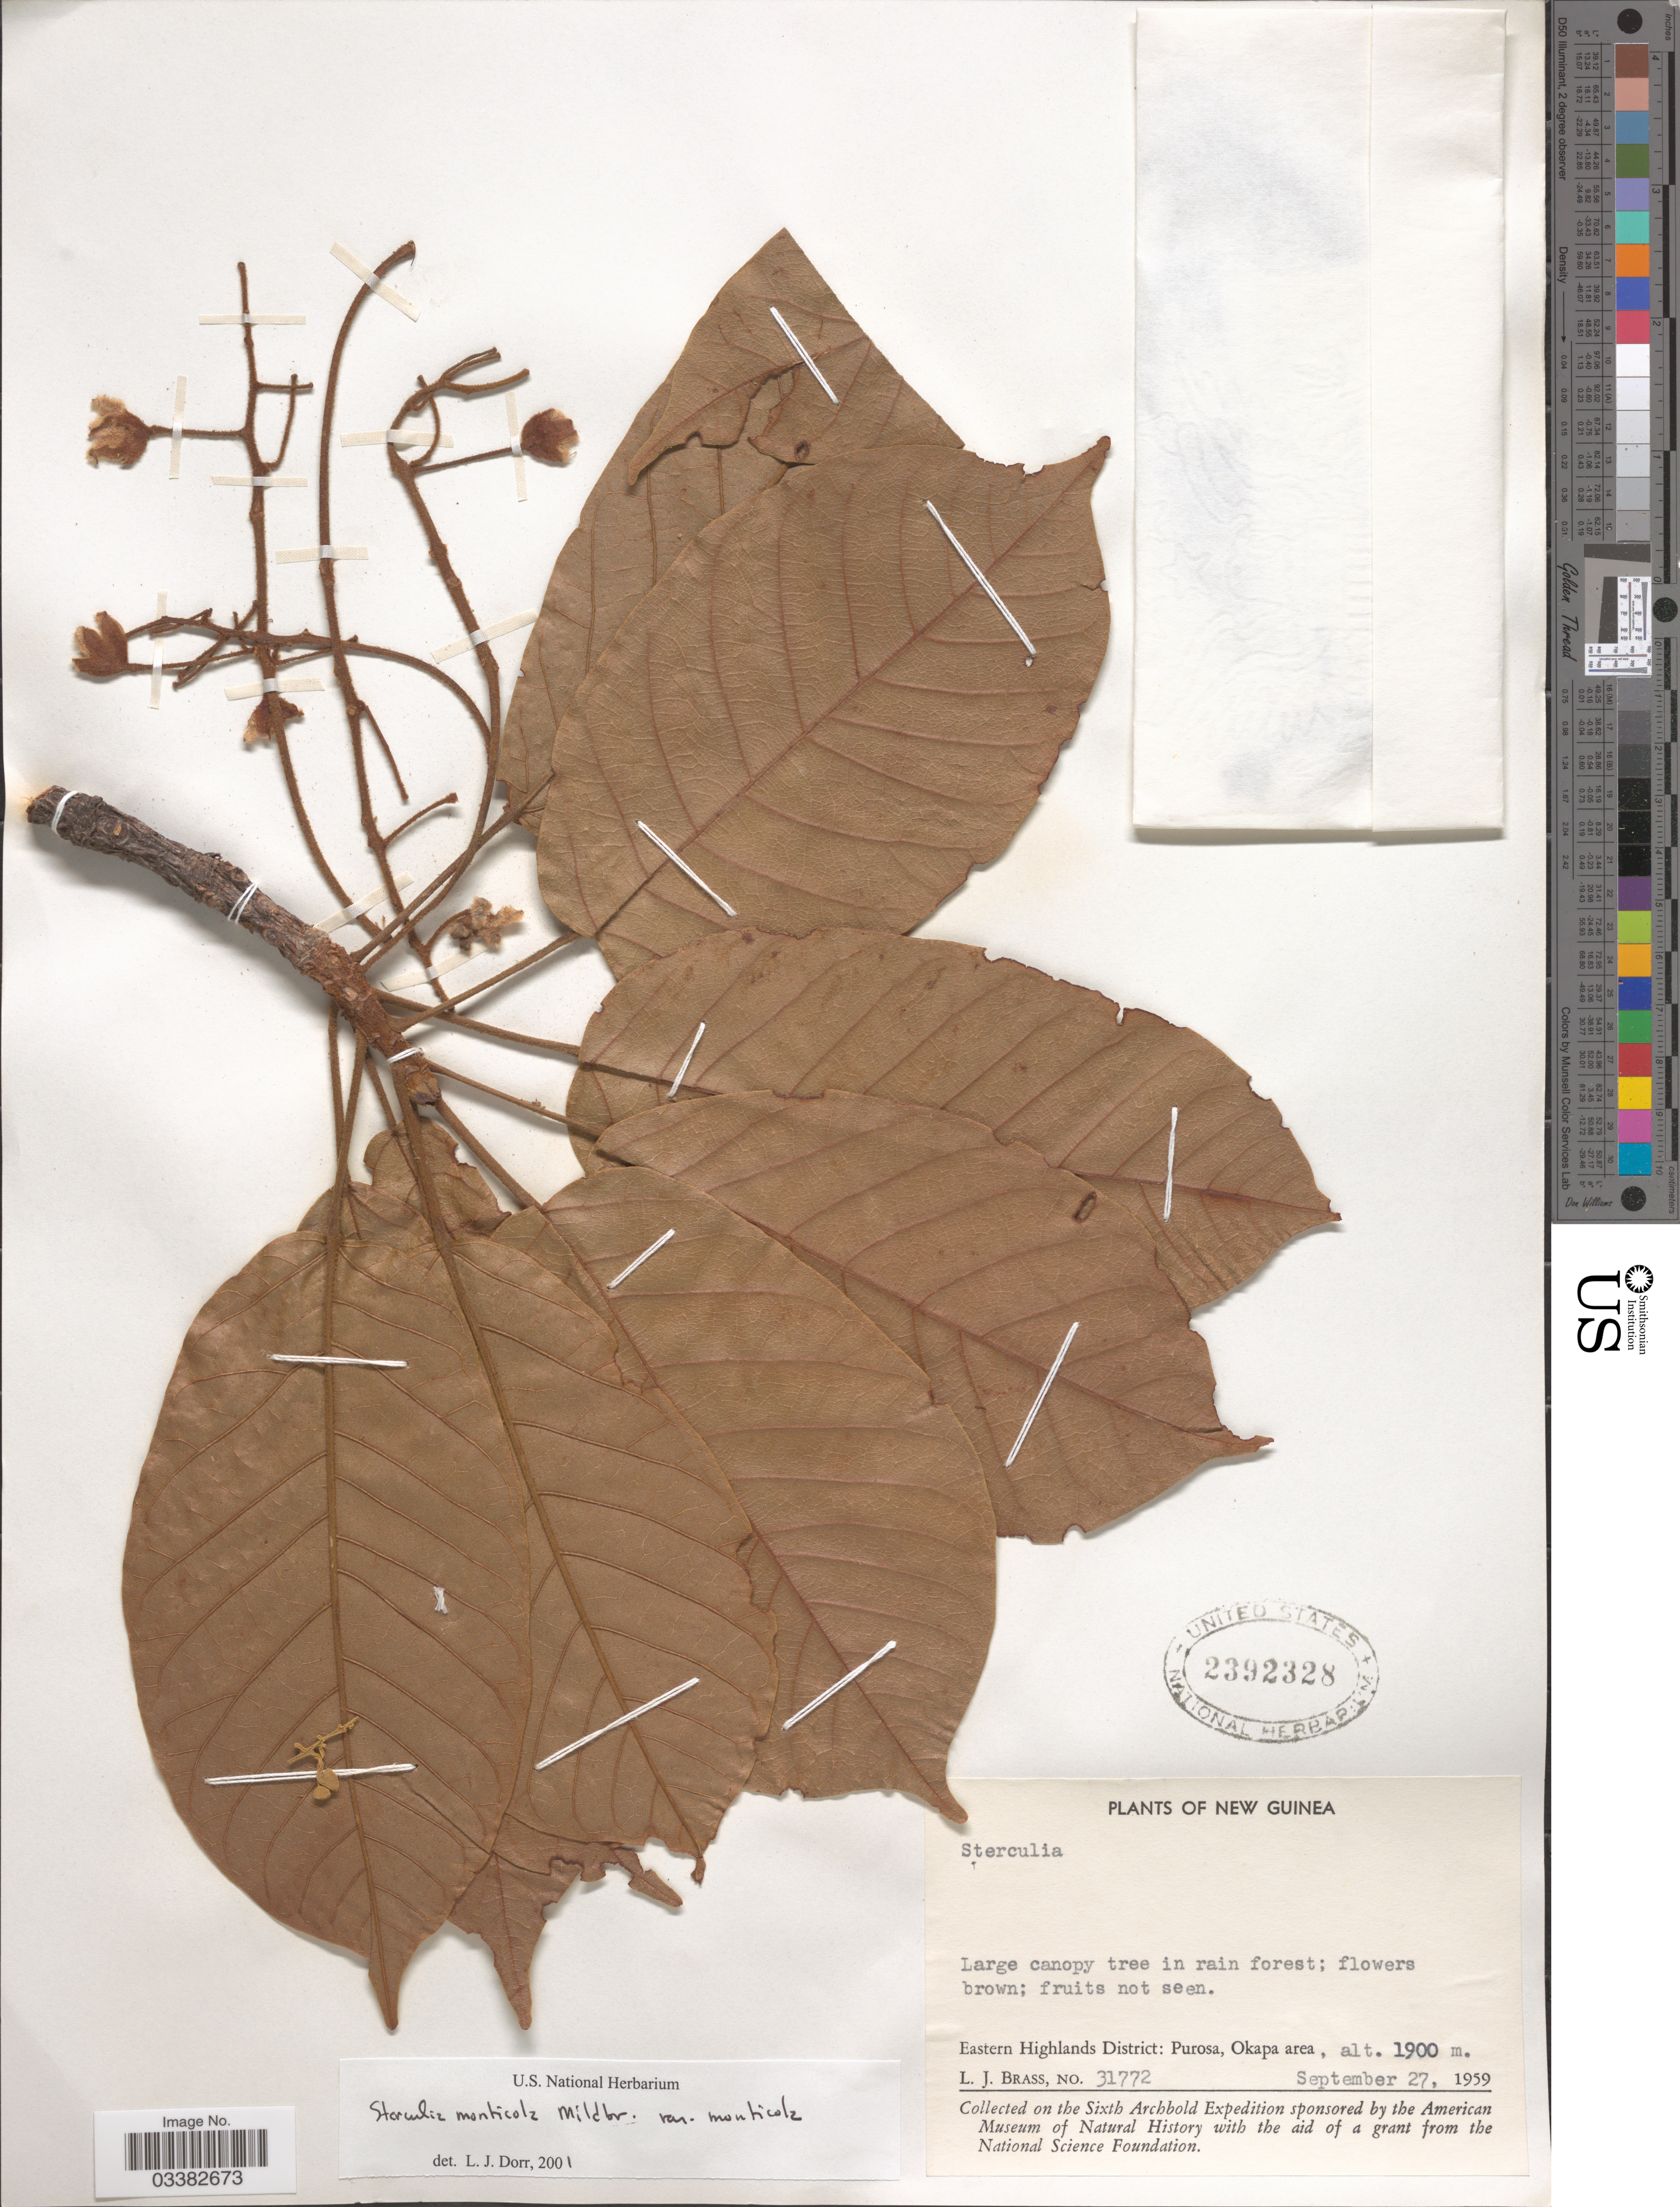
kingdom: Plantae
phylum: Tracheophyta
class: Magnoliopsida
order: Malvales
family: Malvaceae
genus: Sterculia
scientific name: Sterculia monticola var. monticola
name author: Mildbr.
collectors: L. J. Brass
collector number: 31772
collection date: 1959-09-27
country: Papua New Guinea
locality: New Guinea. Eastern Highlands District: Purosa, Okapa area.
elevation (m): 1900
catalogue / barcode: US 2392328